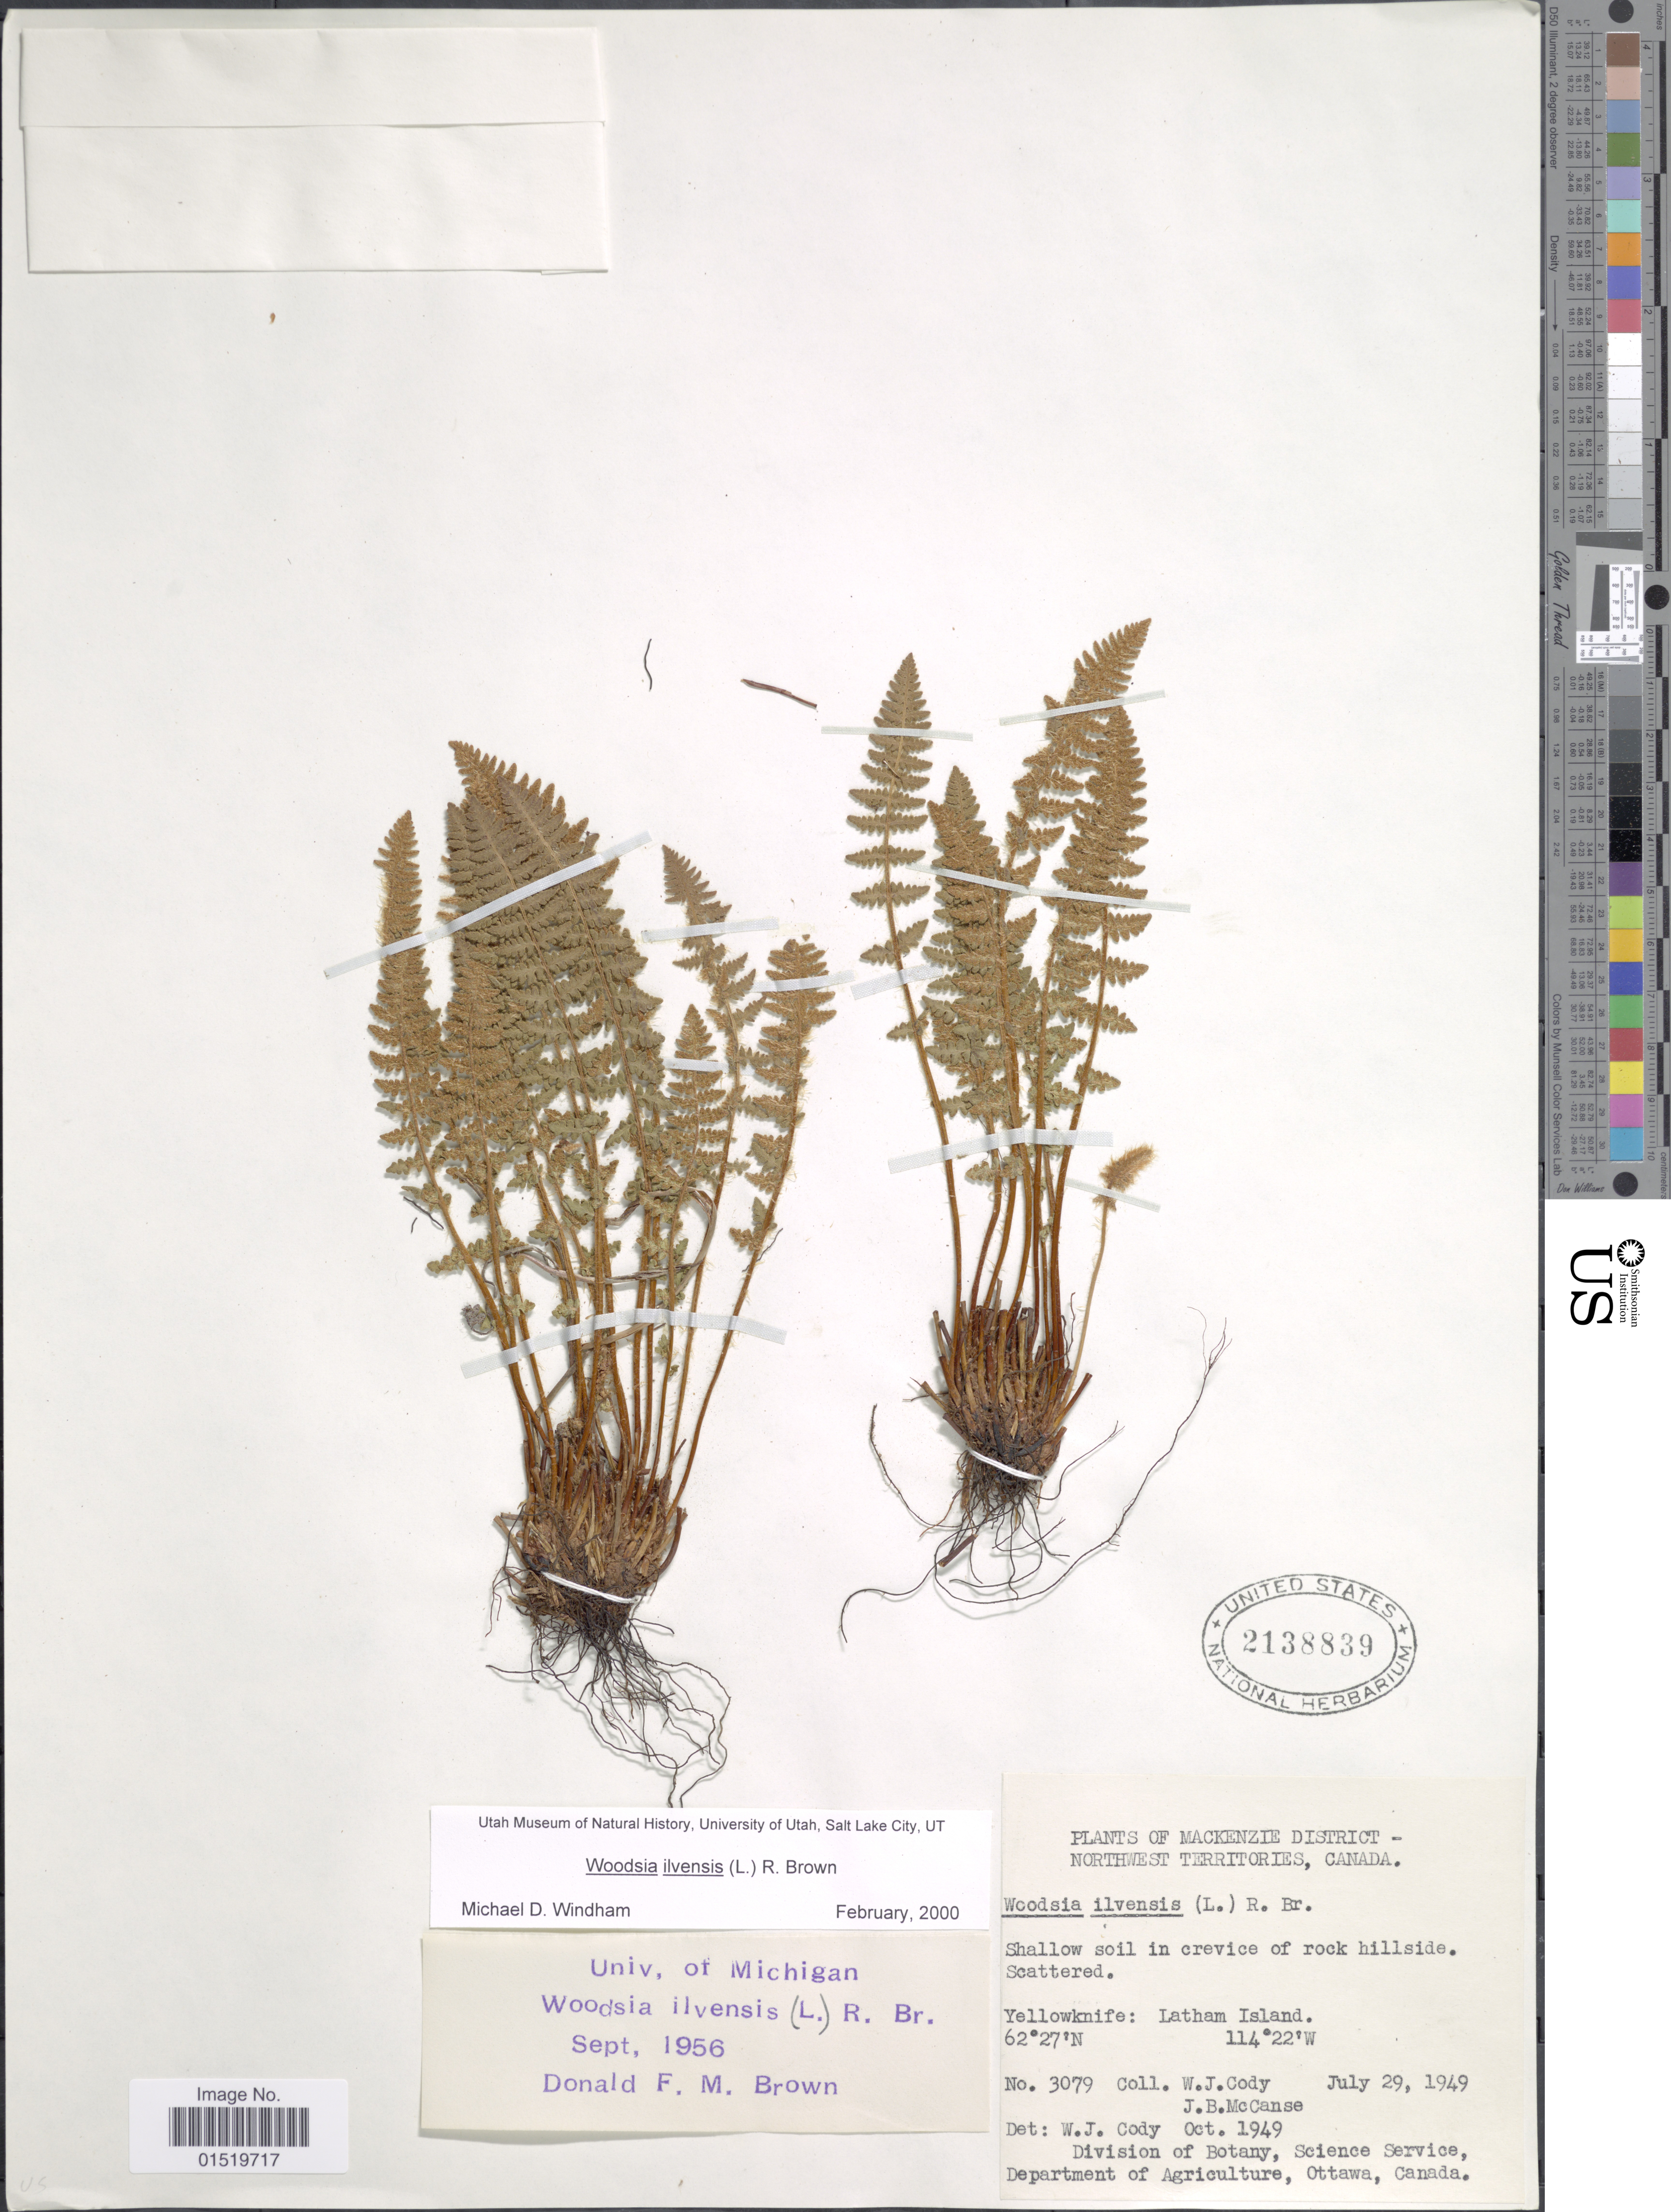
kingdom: Plantae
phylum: Tracheophyta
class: Polypodiopsida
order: Polypodiales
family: Woodsiaceae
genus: Woodsia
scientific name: Woodsia ilvensis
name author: (L.) R. Br.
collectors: W. Cody & J. McCanse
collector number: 3079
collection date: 1949-07-29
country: Canada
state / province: Northwest Territories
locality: Mackenzie District, Yellowknife: Latham Island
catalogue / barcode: US 2138839